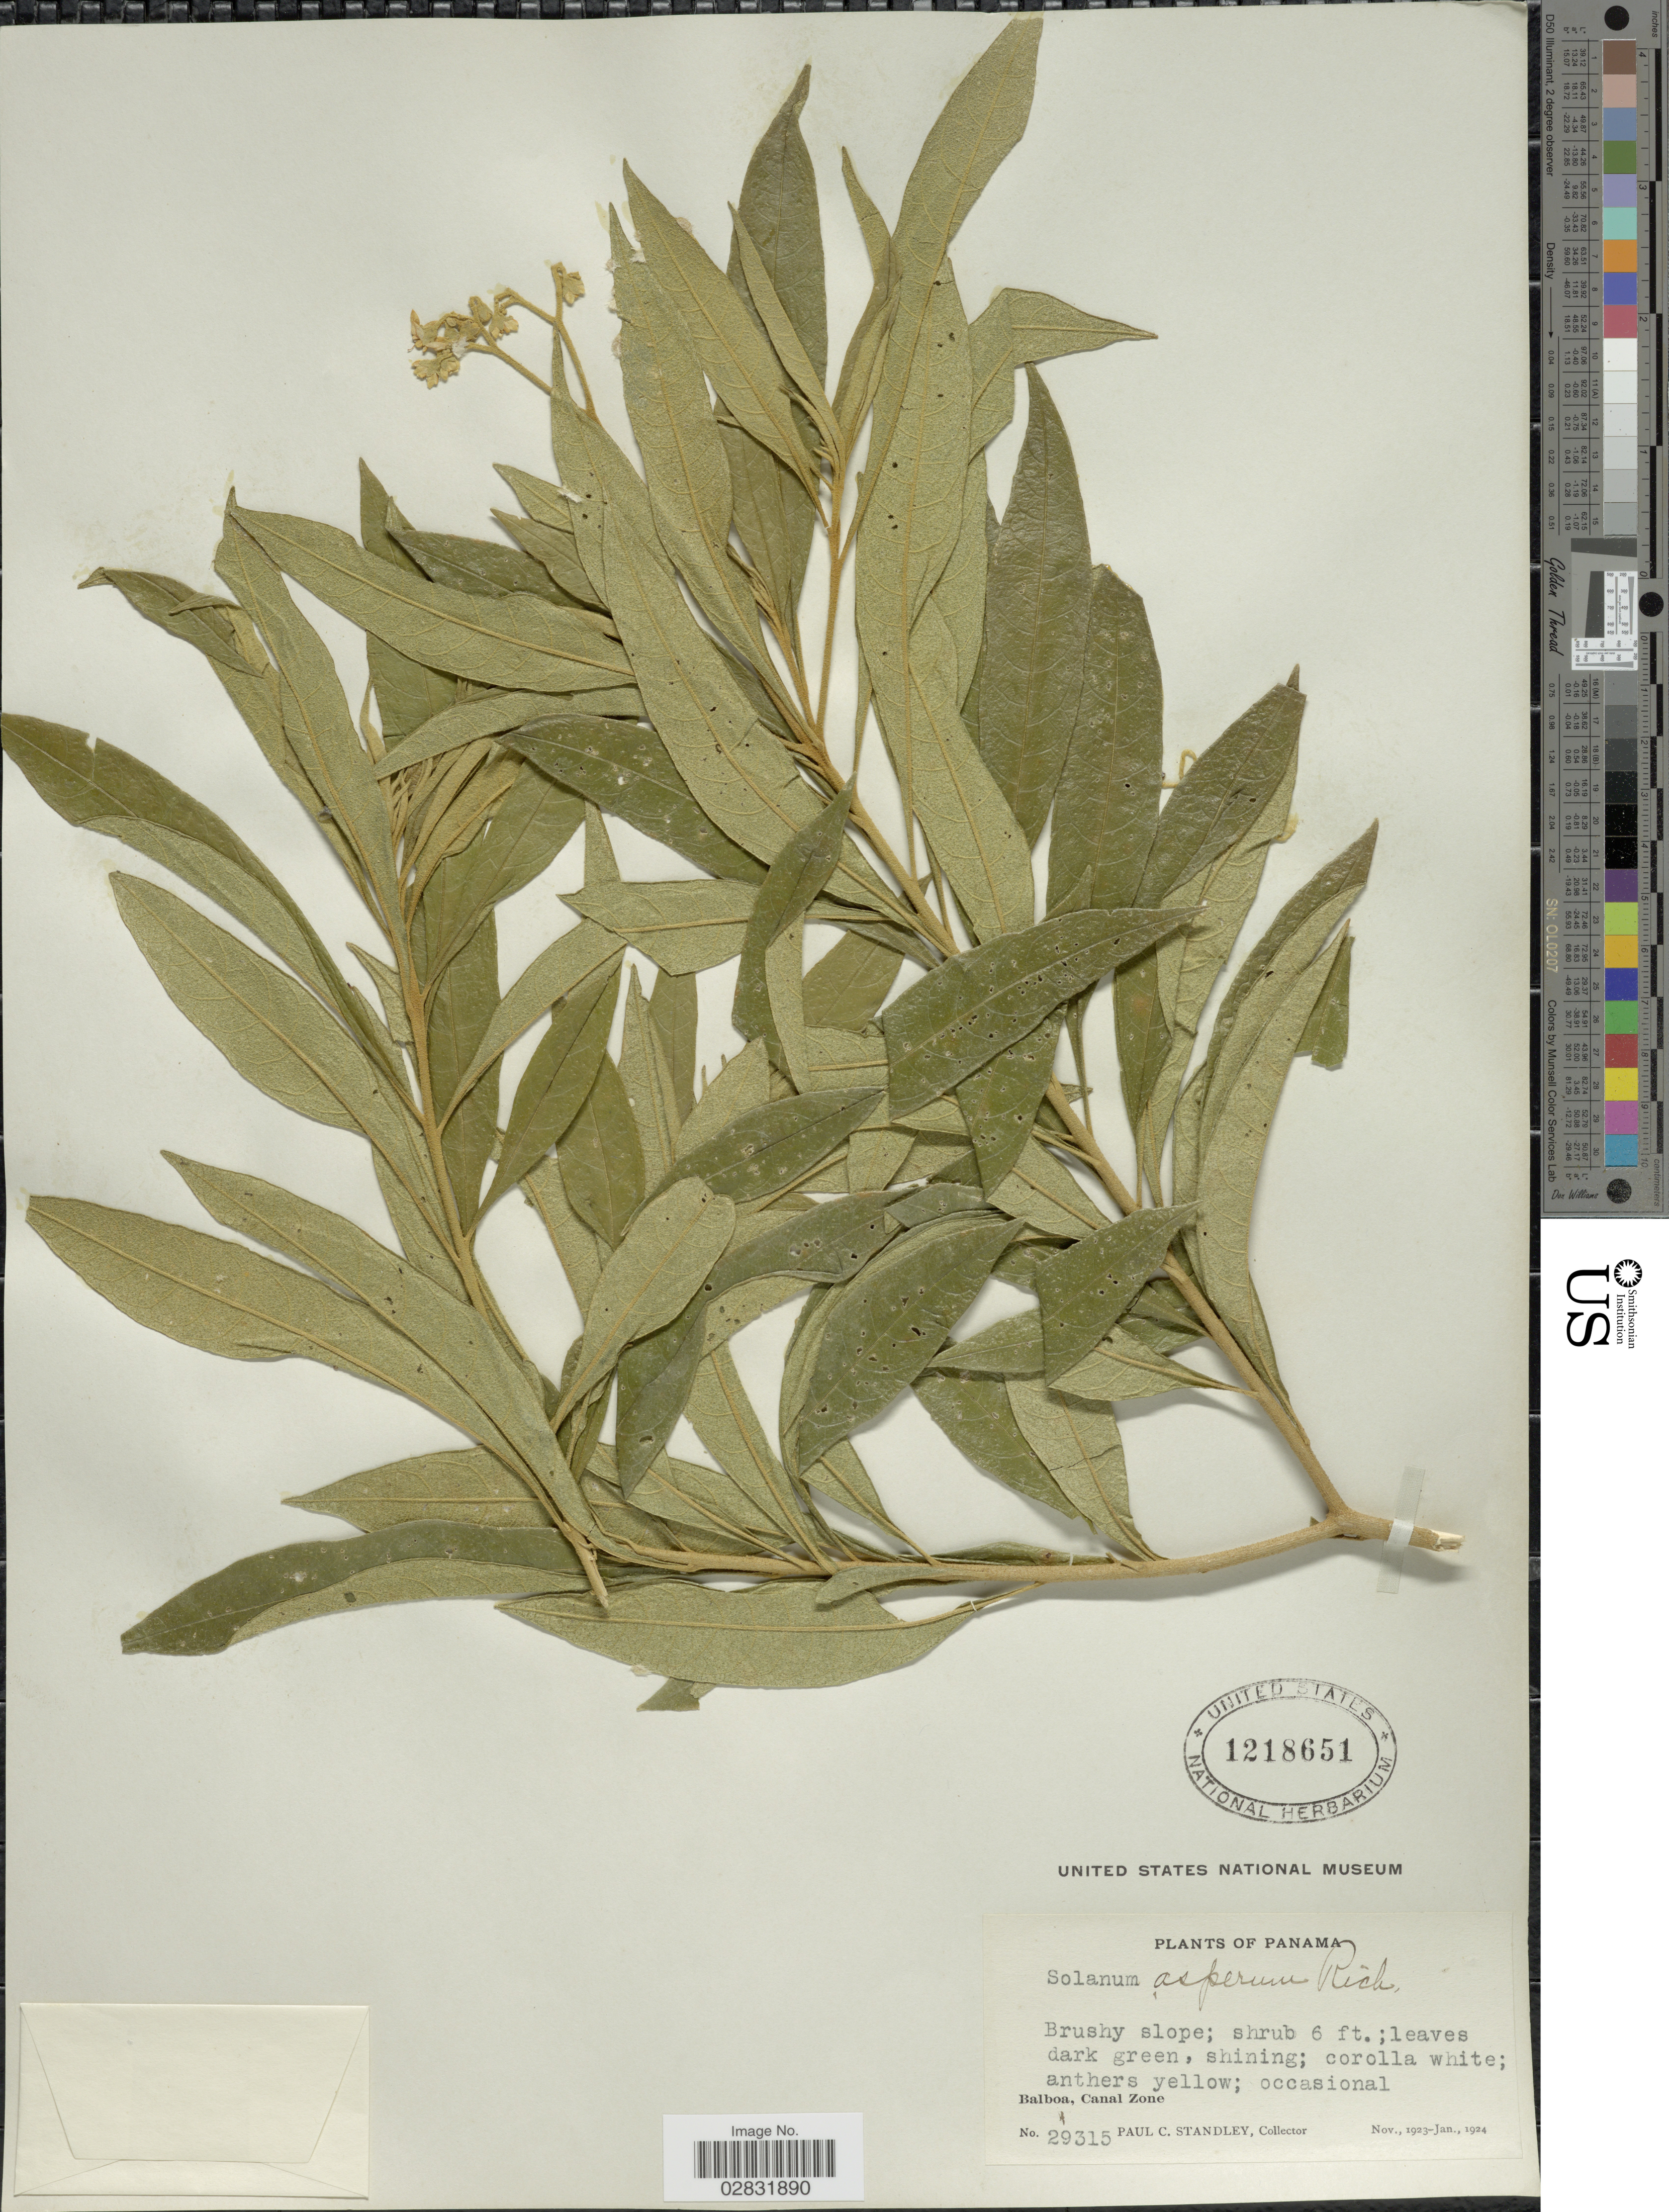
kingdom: Plantae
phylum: Tracheophyta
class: Magnoliopsida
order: Solanales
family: Solanaceae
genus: Solanum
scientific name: Solanum asperum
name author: Rich.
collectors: P. C. Standley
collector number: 29315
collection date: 1923-11/1924-01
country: Panama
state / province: Colón / Panamá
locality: Balboa, Canal Zone.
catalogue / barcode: US 1218651